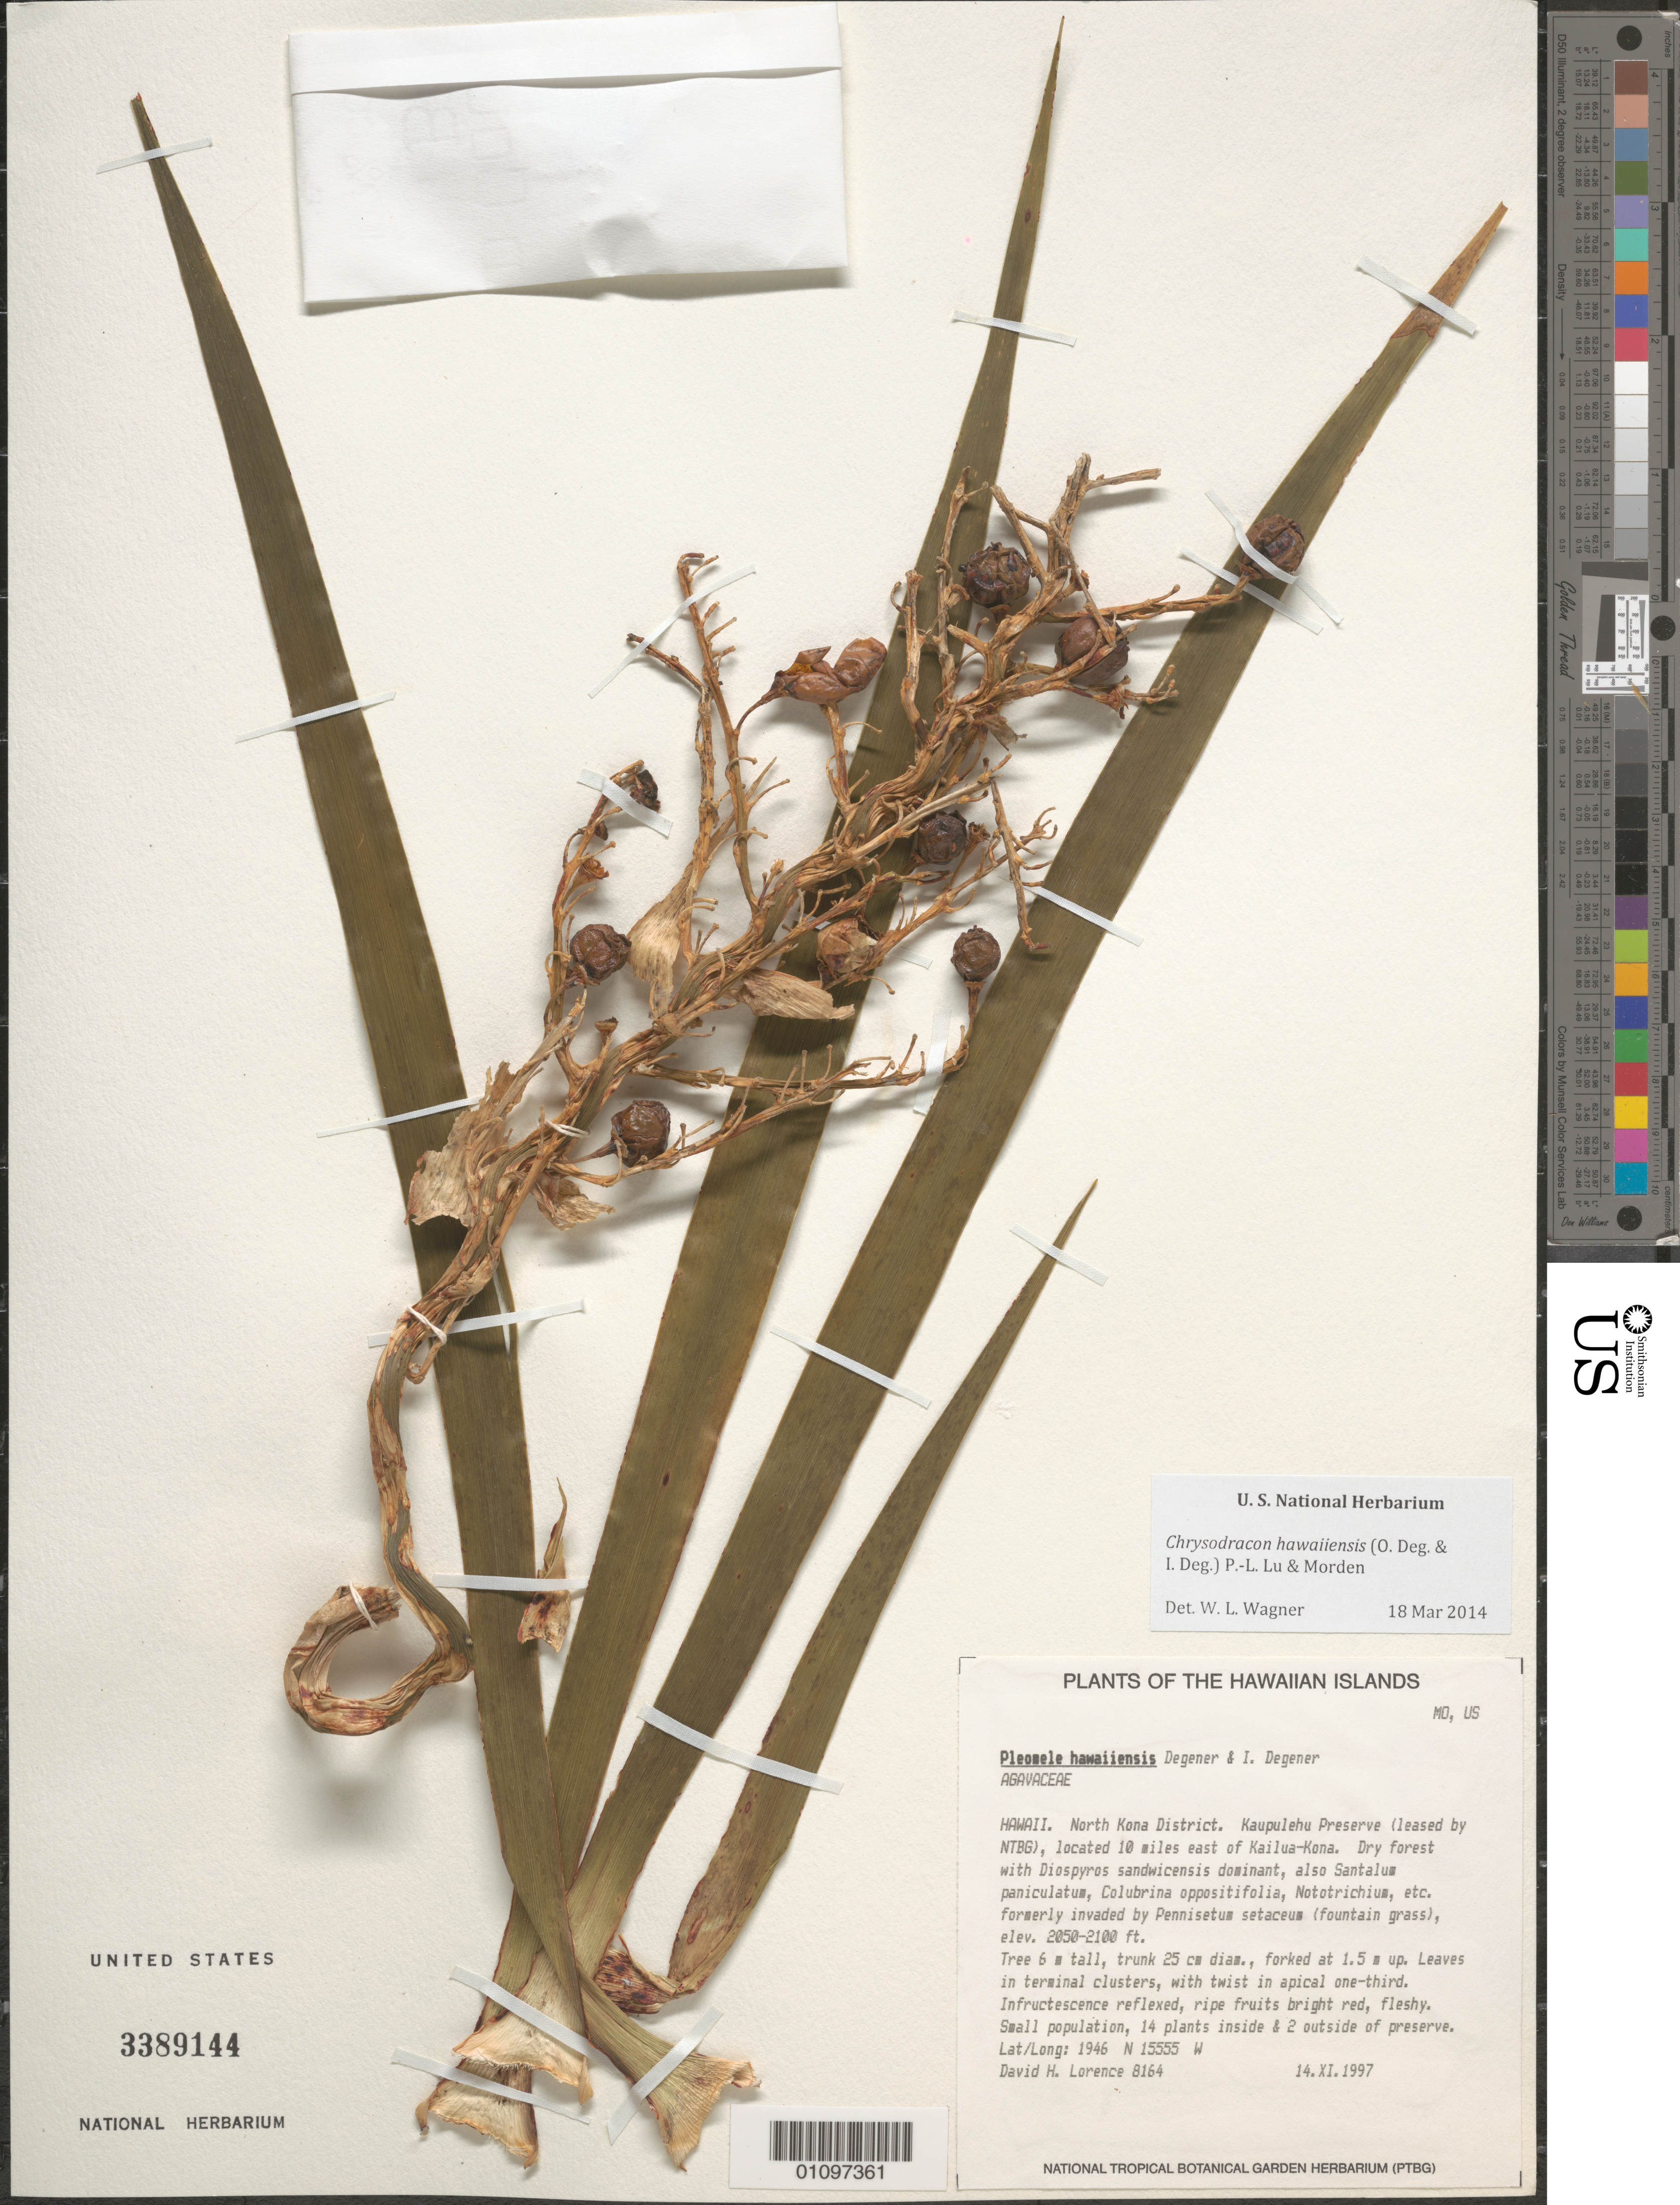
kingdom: Plantae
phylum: Tracheophyta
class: Liliopsida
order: Asparagales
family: Asparagaceae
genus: Dracaena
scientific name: Dracaena konaensis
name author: (H. St. John) Jankalski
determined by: Wagner, W. L., (BOT), Smithsonian Institution - National Museum of Natural History (UNITED STATES)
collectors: D. Lorence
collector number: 8164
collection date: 1997-11-14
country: United States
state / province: Hawaii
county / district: Hawaii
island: Hawaii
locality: North Kona District. Kaupulehu Preserve, located 10 miles E of Kailua-Kona.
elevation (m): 625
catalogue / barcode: US 3389144